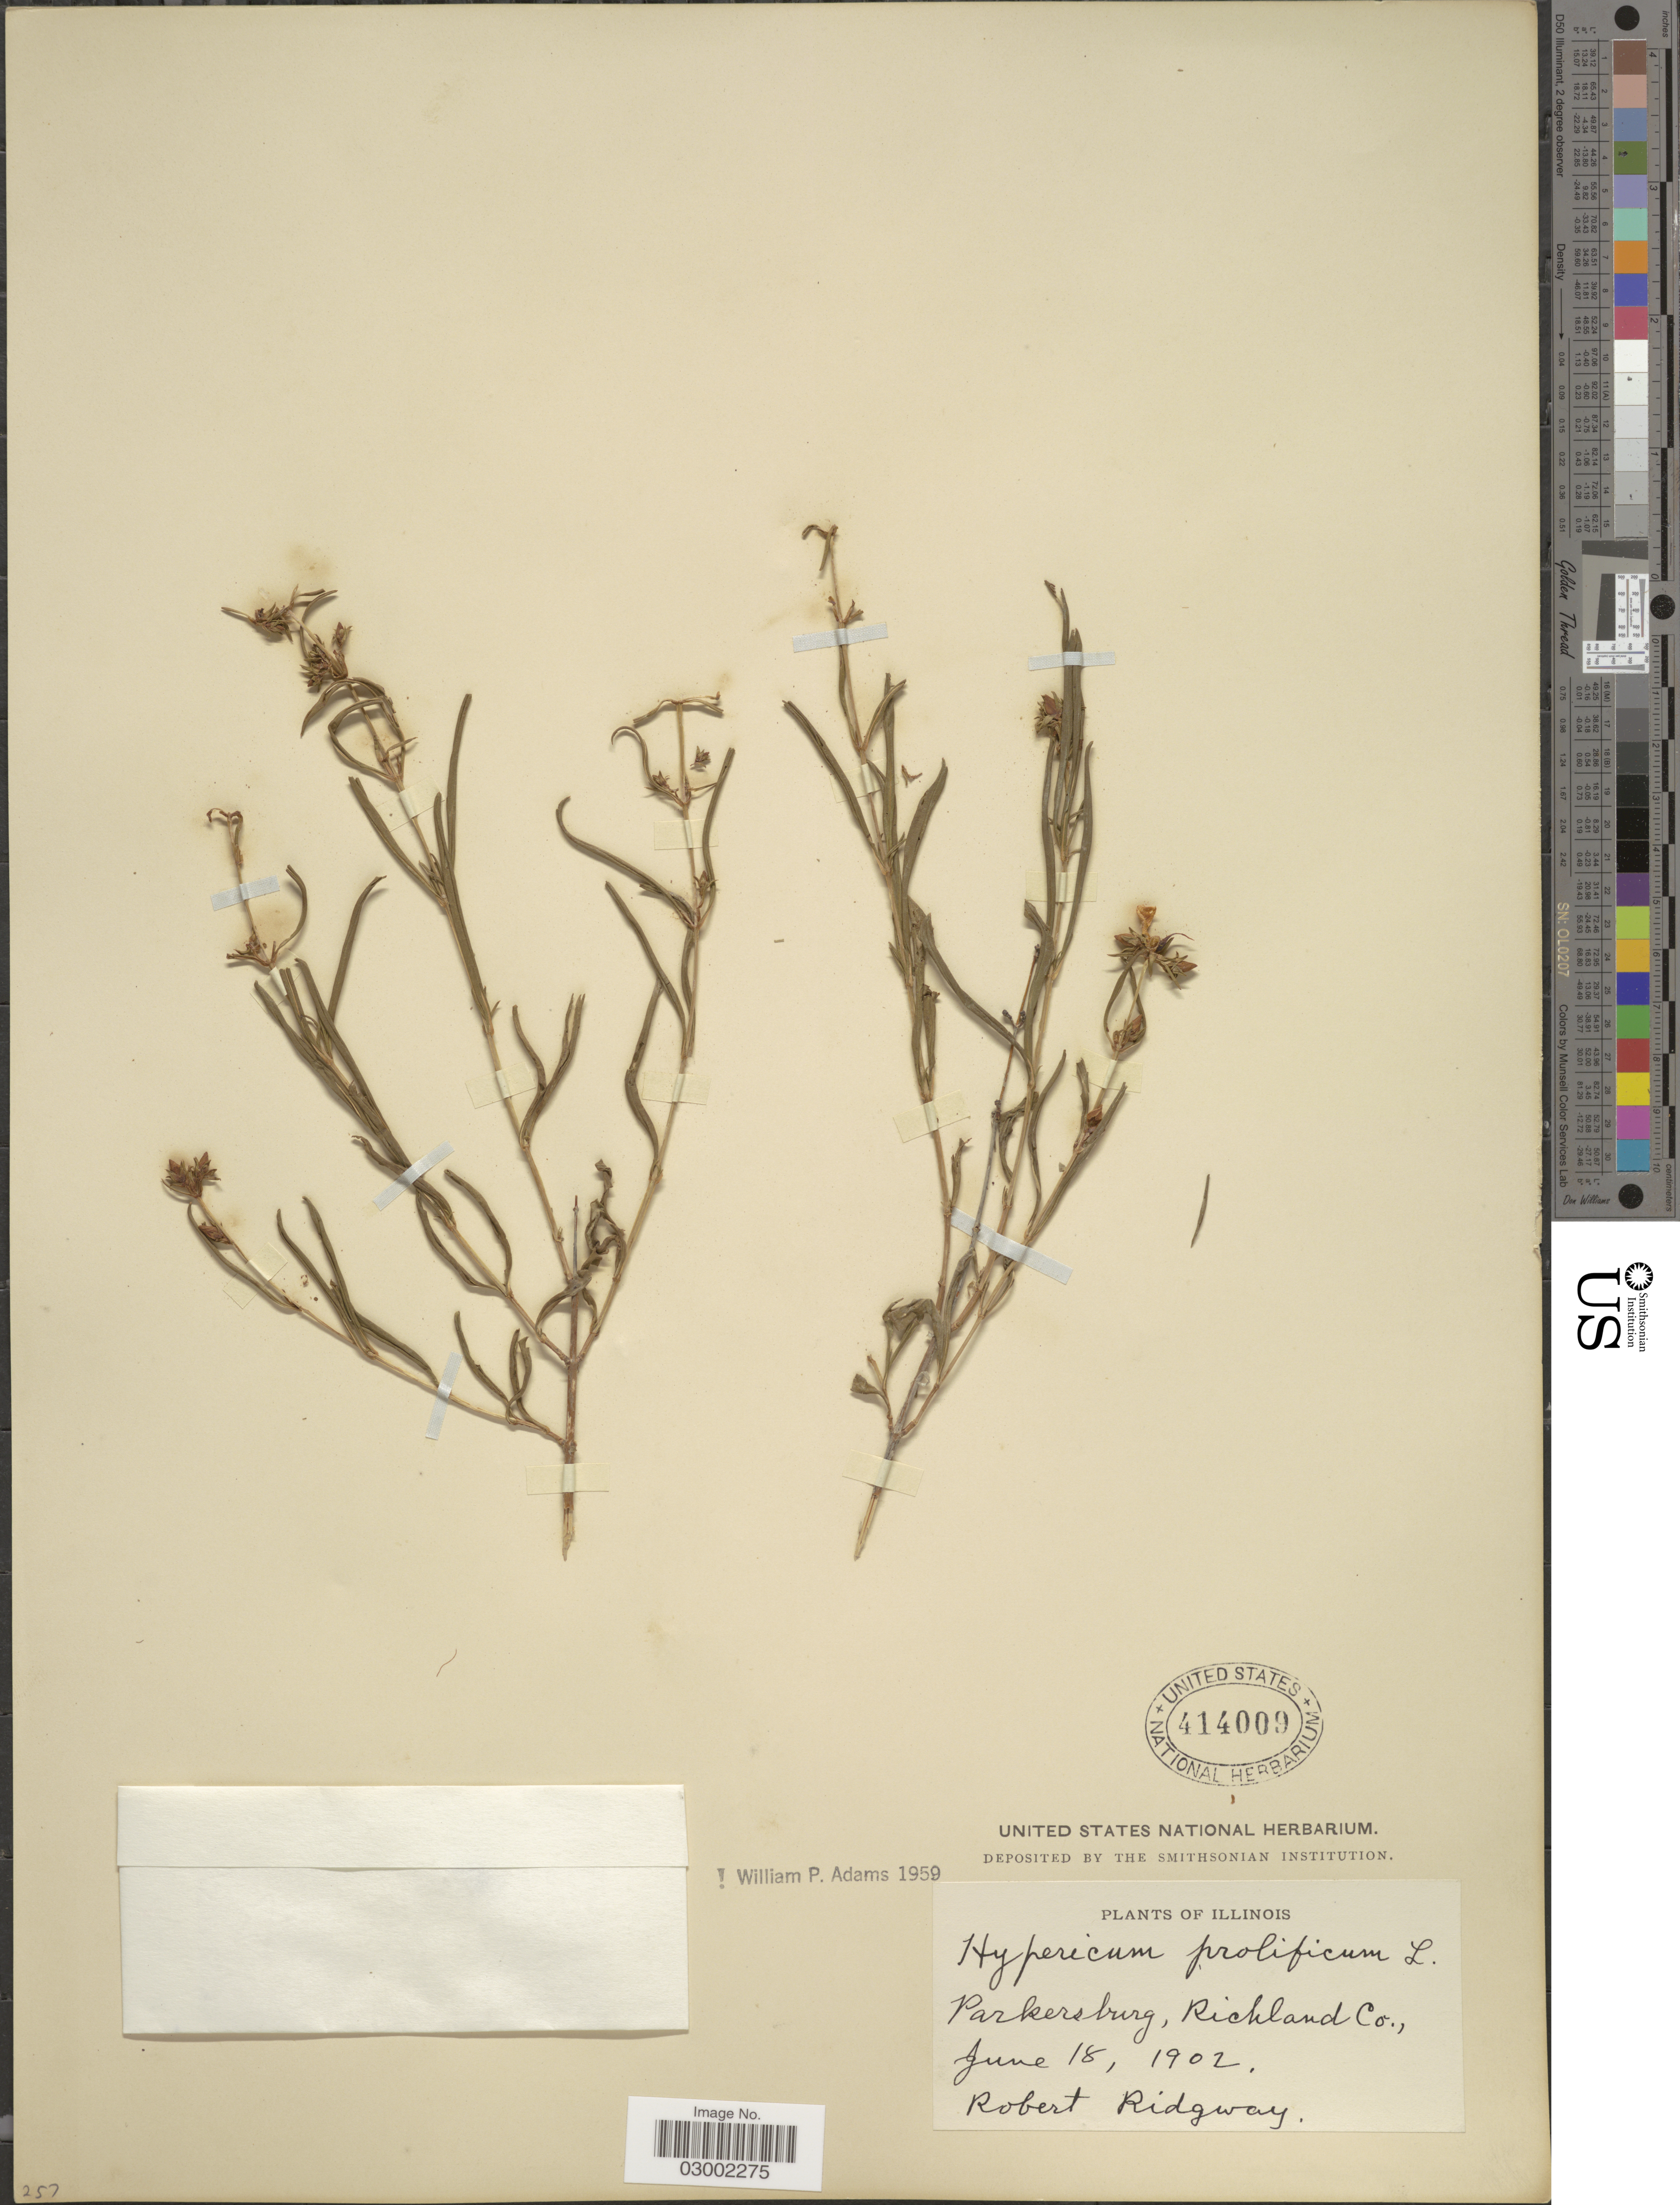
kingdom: Plantae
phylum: Tracheophyta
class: Magnoliopsida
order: Malpighiales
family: Hypericaceae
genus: Hypericum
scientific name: Hypericum prolificum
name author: L.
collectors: R. Ridgway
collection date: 1902-06-18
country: United States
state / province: Illinois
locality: Parkersburg, Richland Co.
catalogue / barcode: US 414009